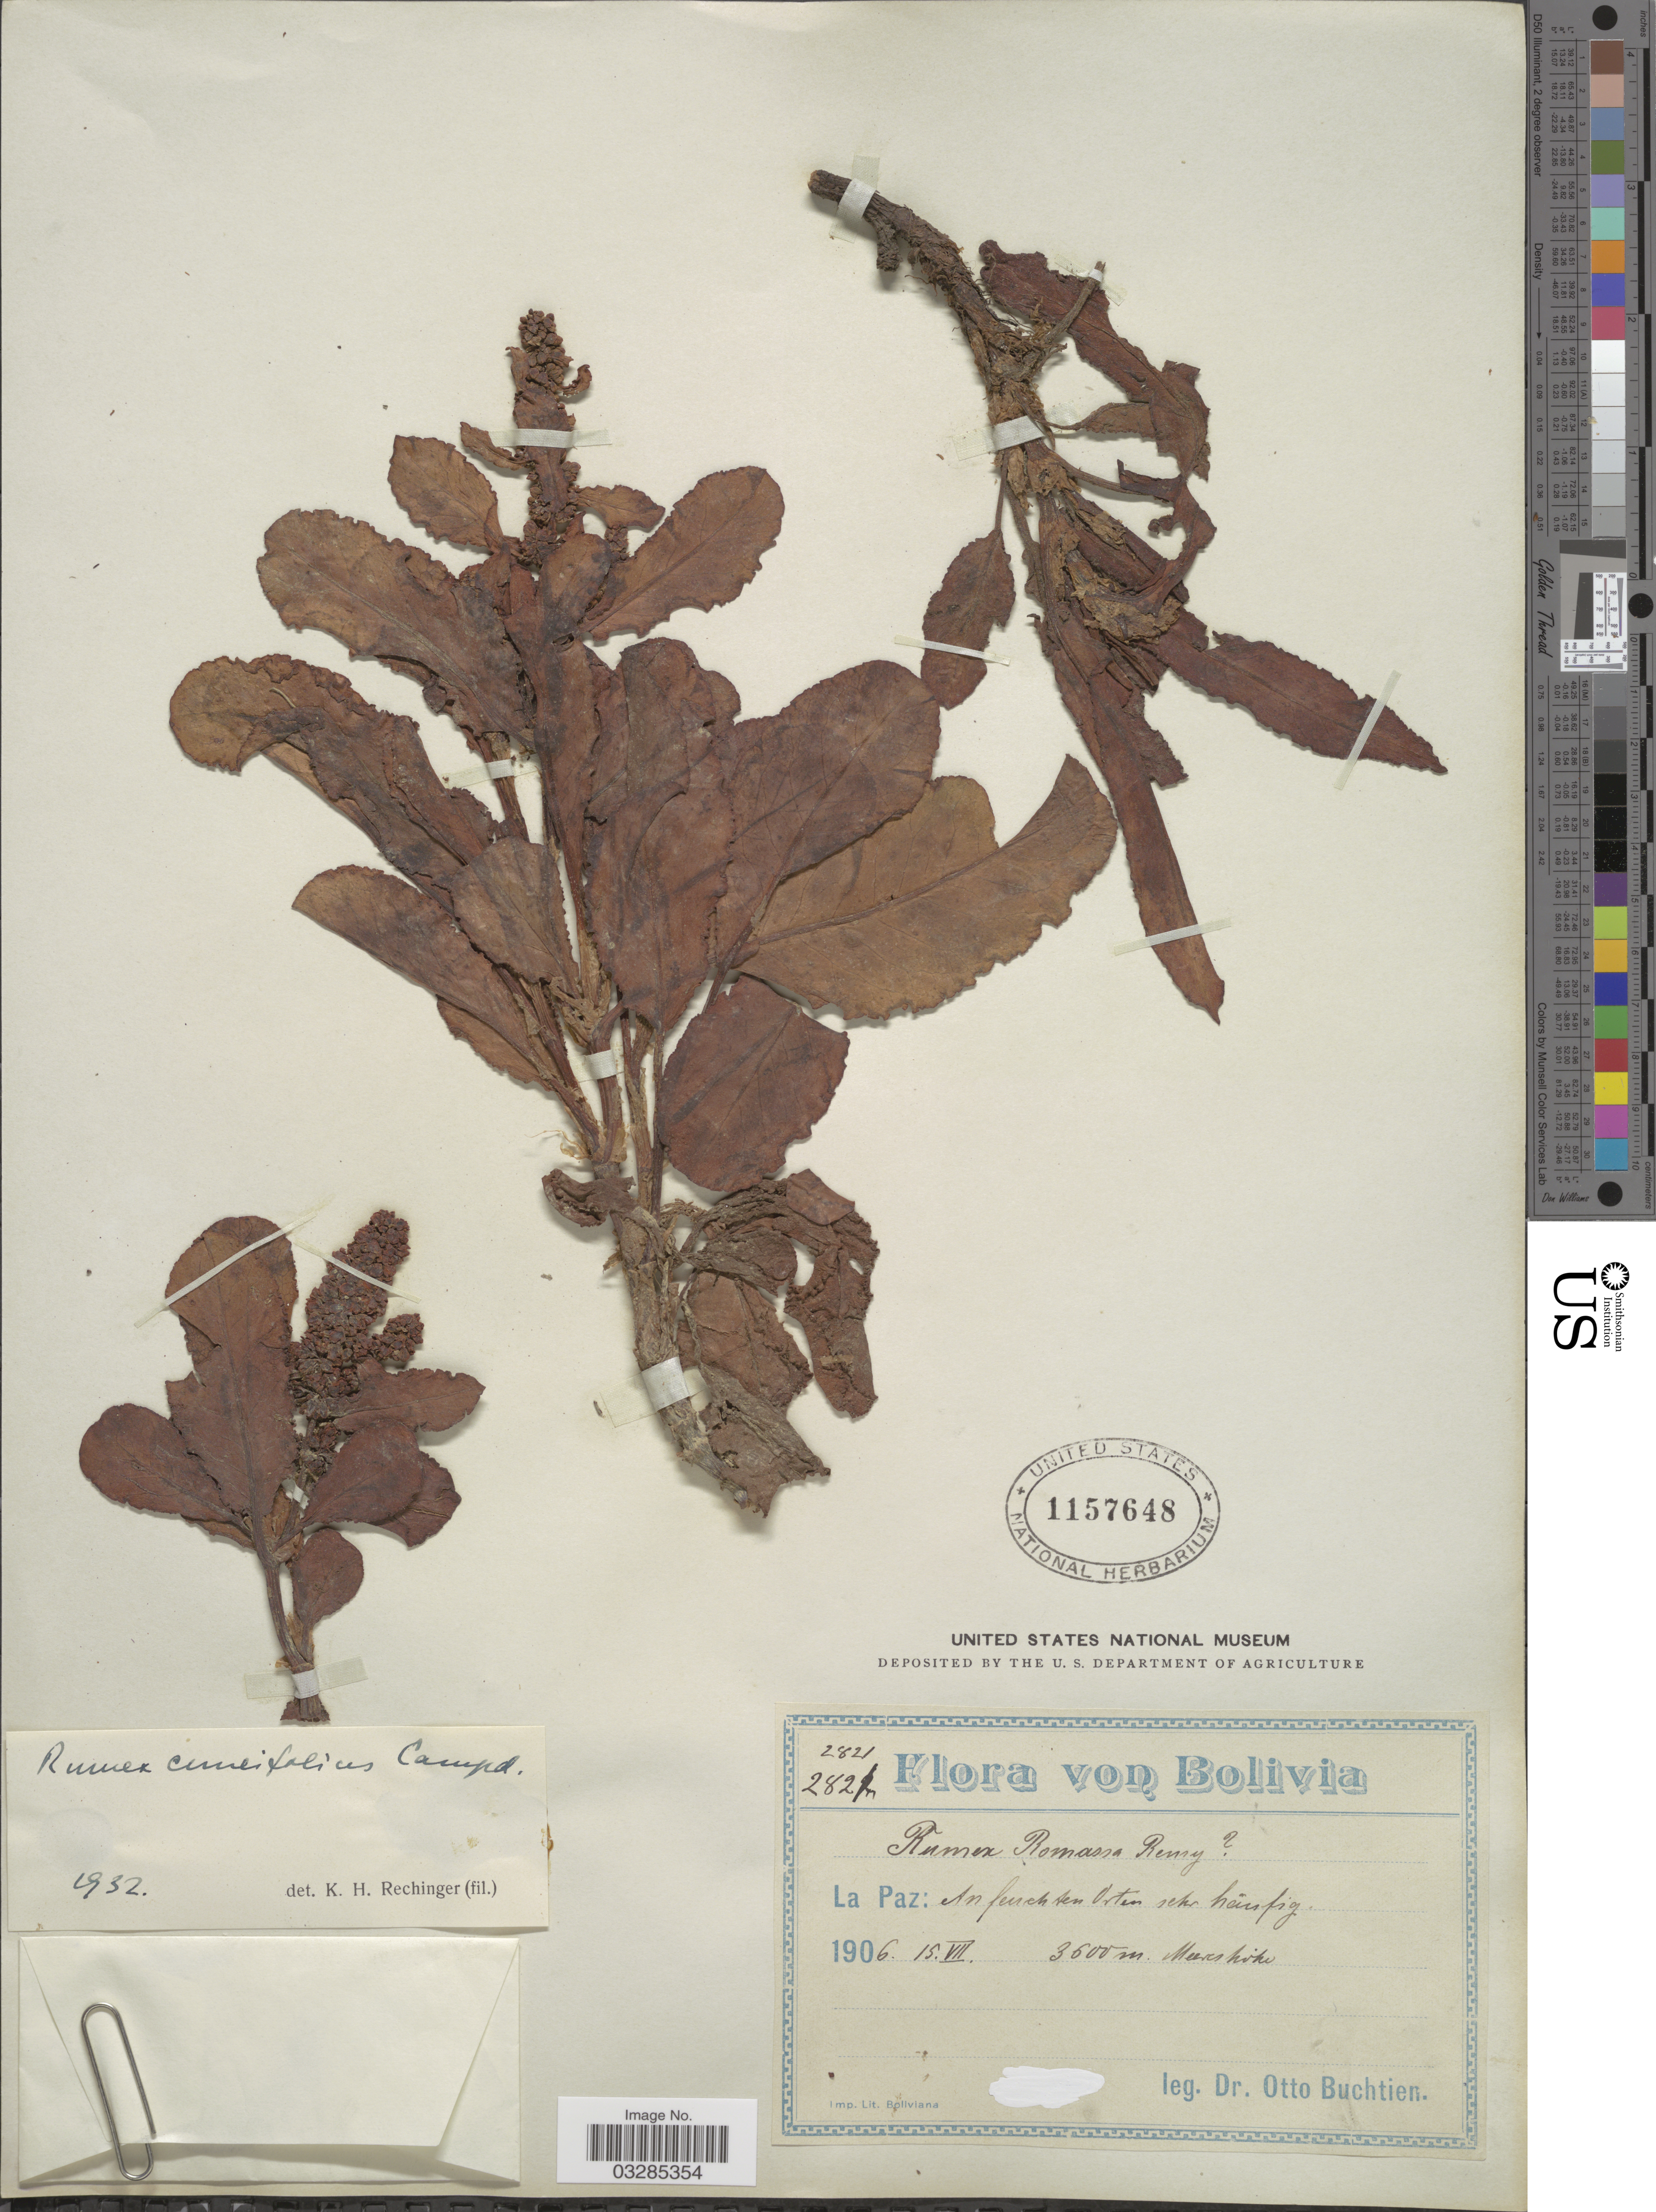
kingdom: Plantae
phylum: Tracheophyta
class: Magnoliopsida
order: Caryophyllales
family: Polygonaceae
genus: Rumex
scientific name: Rumex cuneifolius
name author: Campd.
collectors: O. Buchtien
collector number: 2821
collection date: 1906-07-15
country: Bolivia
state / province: La Paz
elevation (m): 3600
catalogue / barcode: US 1157648